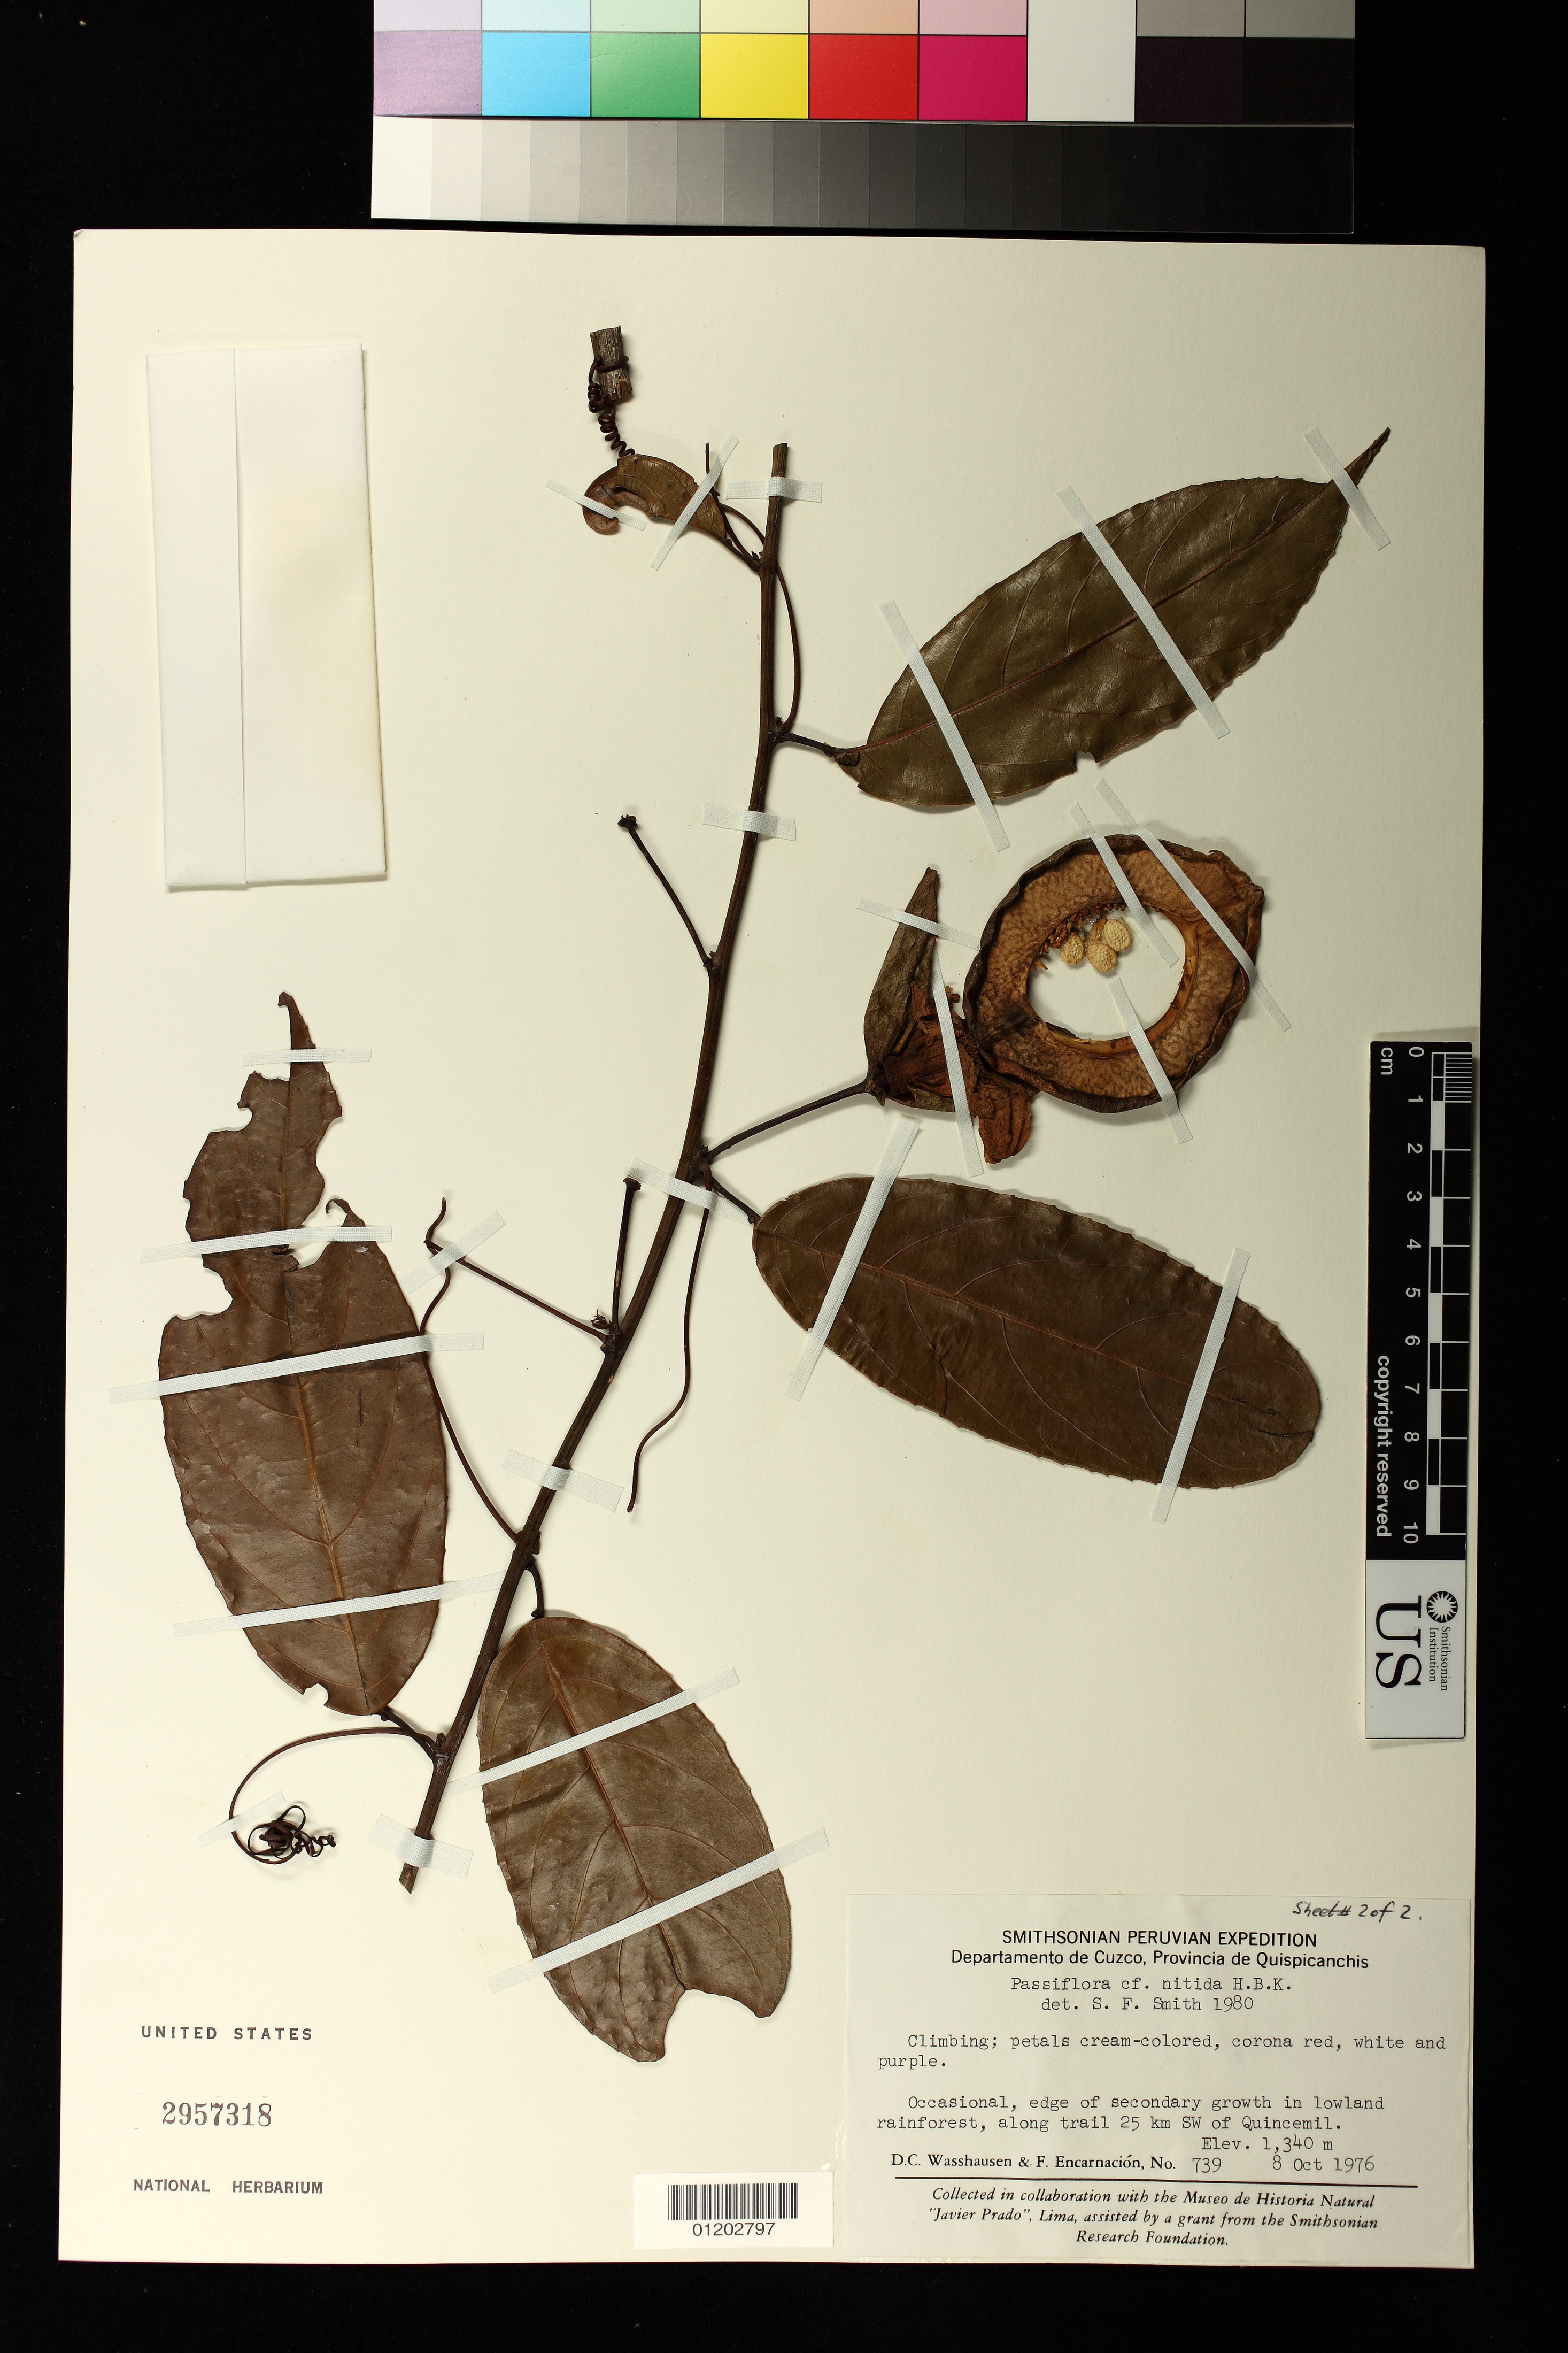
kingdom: Plantae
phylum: Tracheophyta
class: Magnoliopsida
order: Malpighiales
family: Passifloraceae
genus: Passiflora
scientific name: Passiflora nitida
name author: Kunth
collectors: D. C. Wasshausen & F. Encarnación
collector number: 739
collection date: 1976-10-08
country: Peru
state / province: Cusco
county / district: Quispicanchis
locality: Along trail 25 km SW of Quincemil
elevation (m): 1340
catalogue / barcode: US 2957318